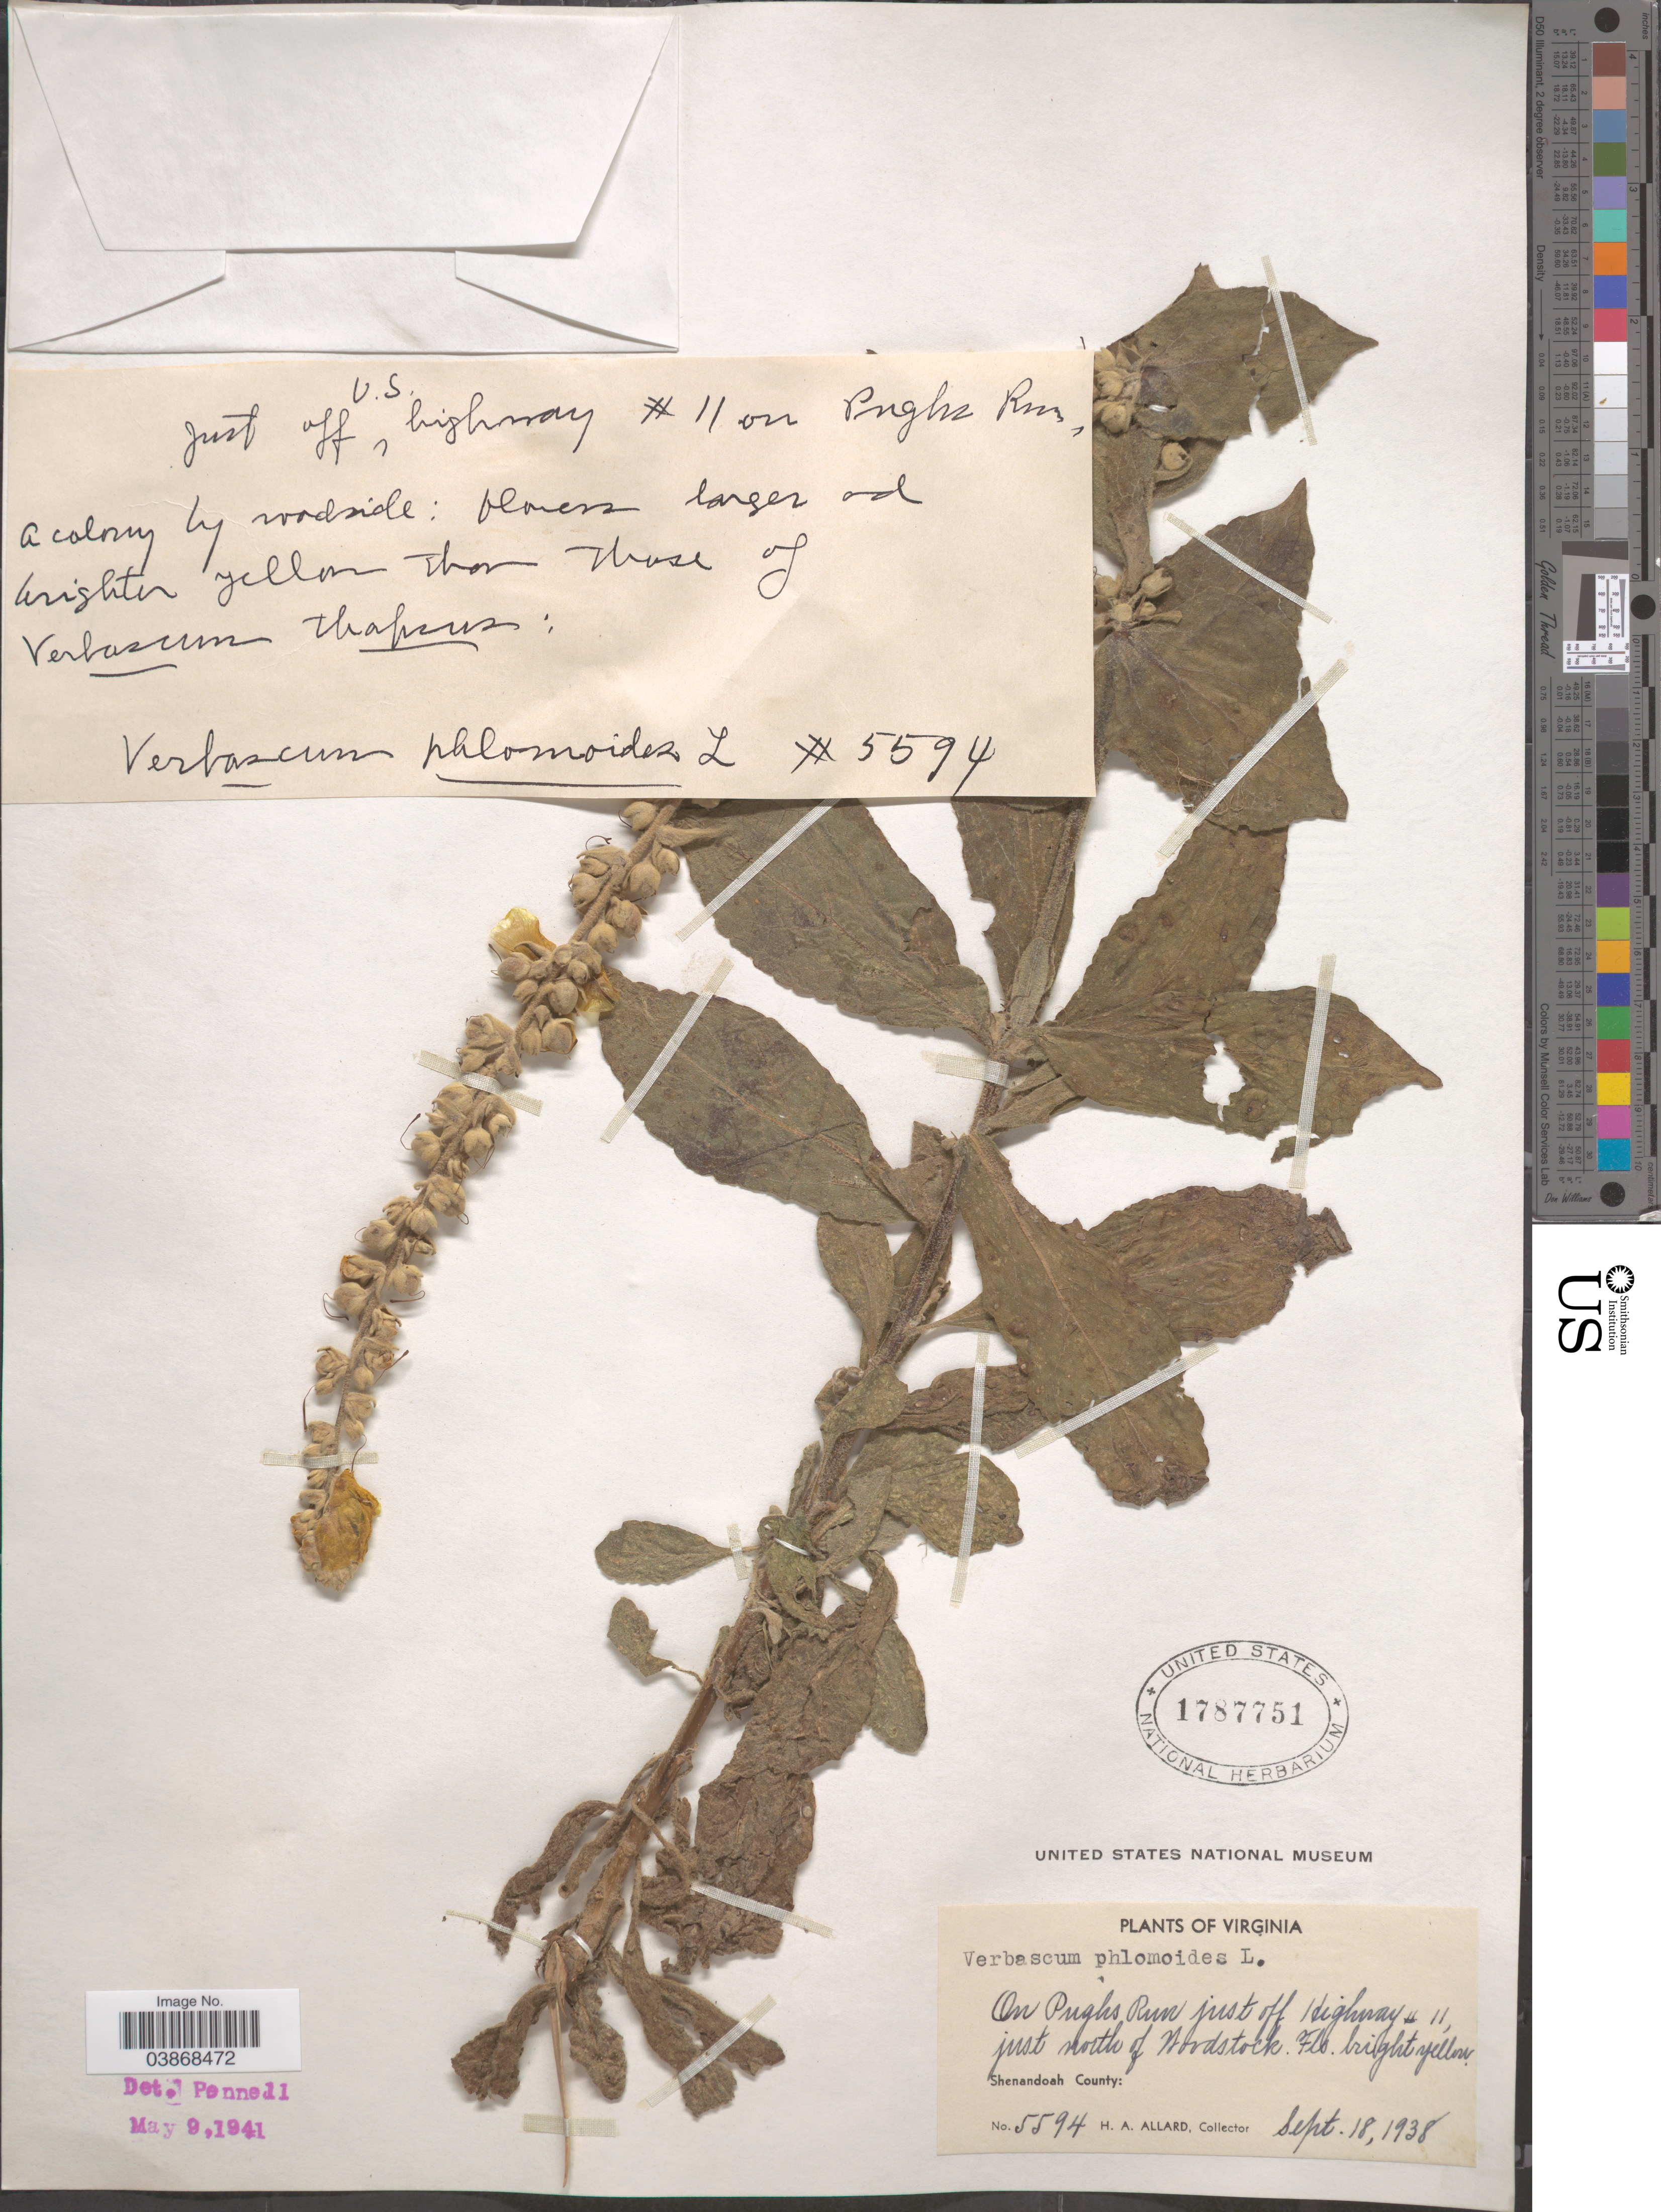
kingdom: Plantae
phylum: Tracheophyta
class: Magnoliopsida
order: Lamiales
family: Scrophulariaceae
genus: Verbascum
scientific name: Verbascum phlomoides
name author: L.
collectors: H. A. Allard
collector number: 5594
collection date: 1938-09-18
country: United States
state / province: Virginia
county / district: Shenandoah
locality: On Pughs River just off Highway # 11, just north of Woodstock. Shenandoah County.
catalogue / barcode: US 1787751